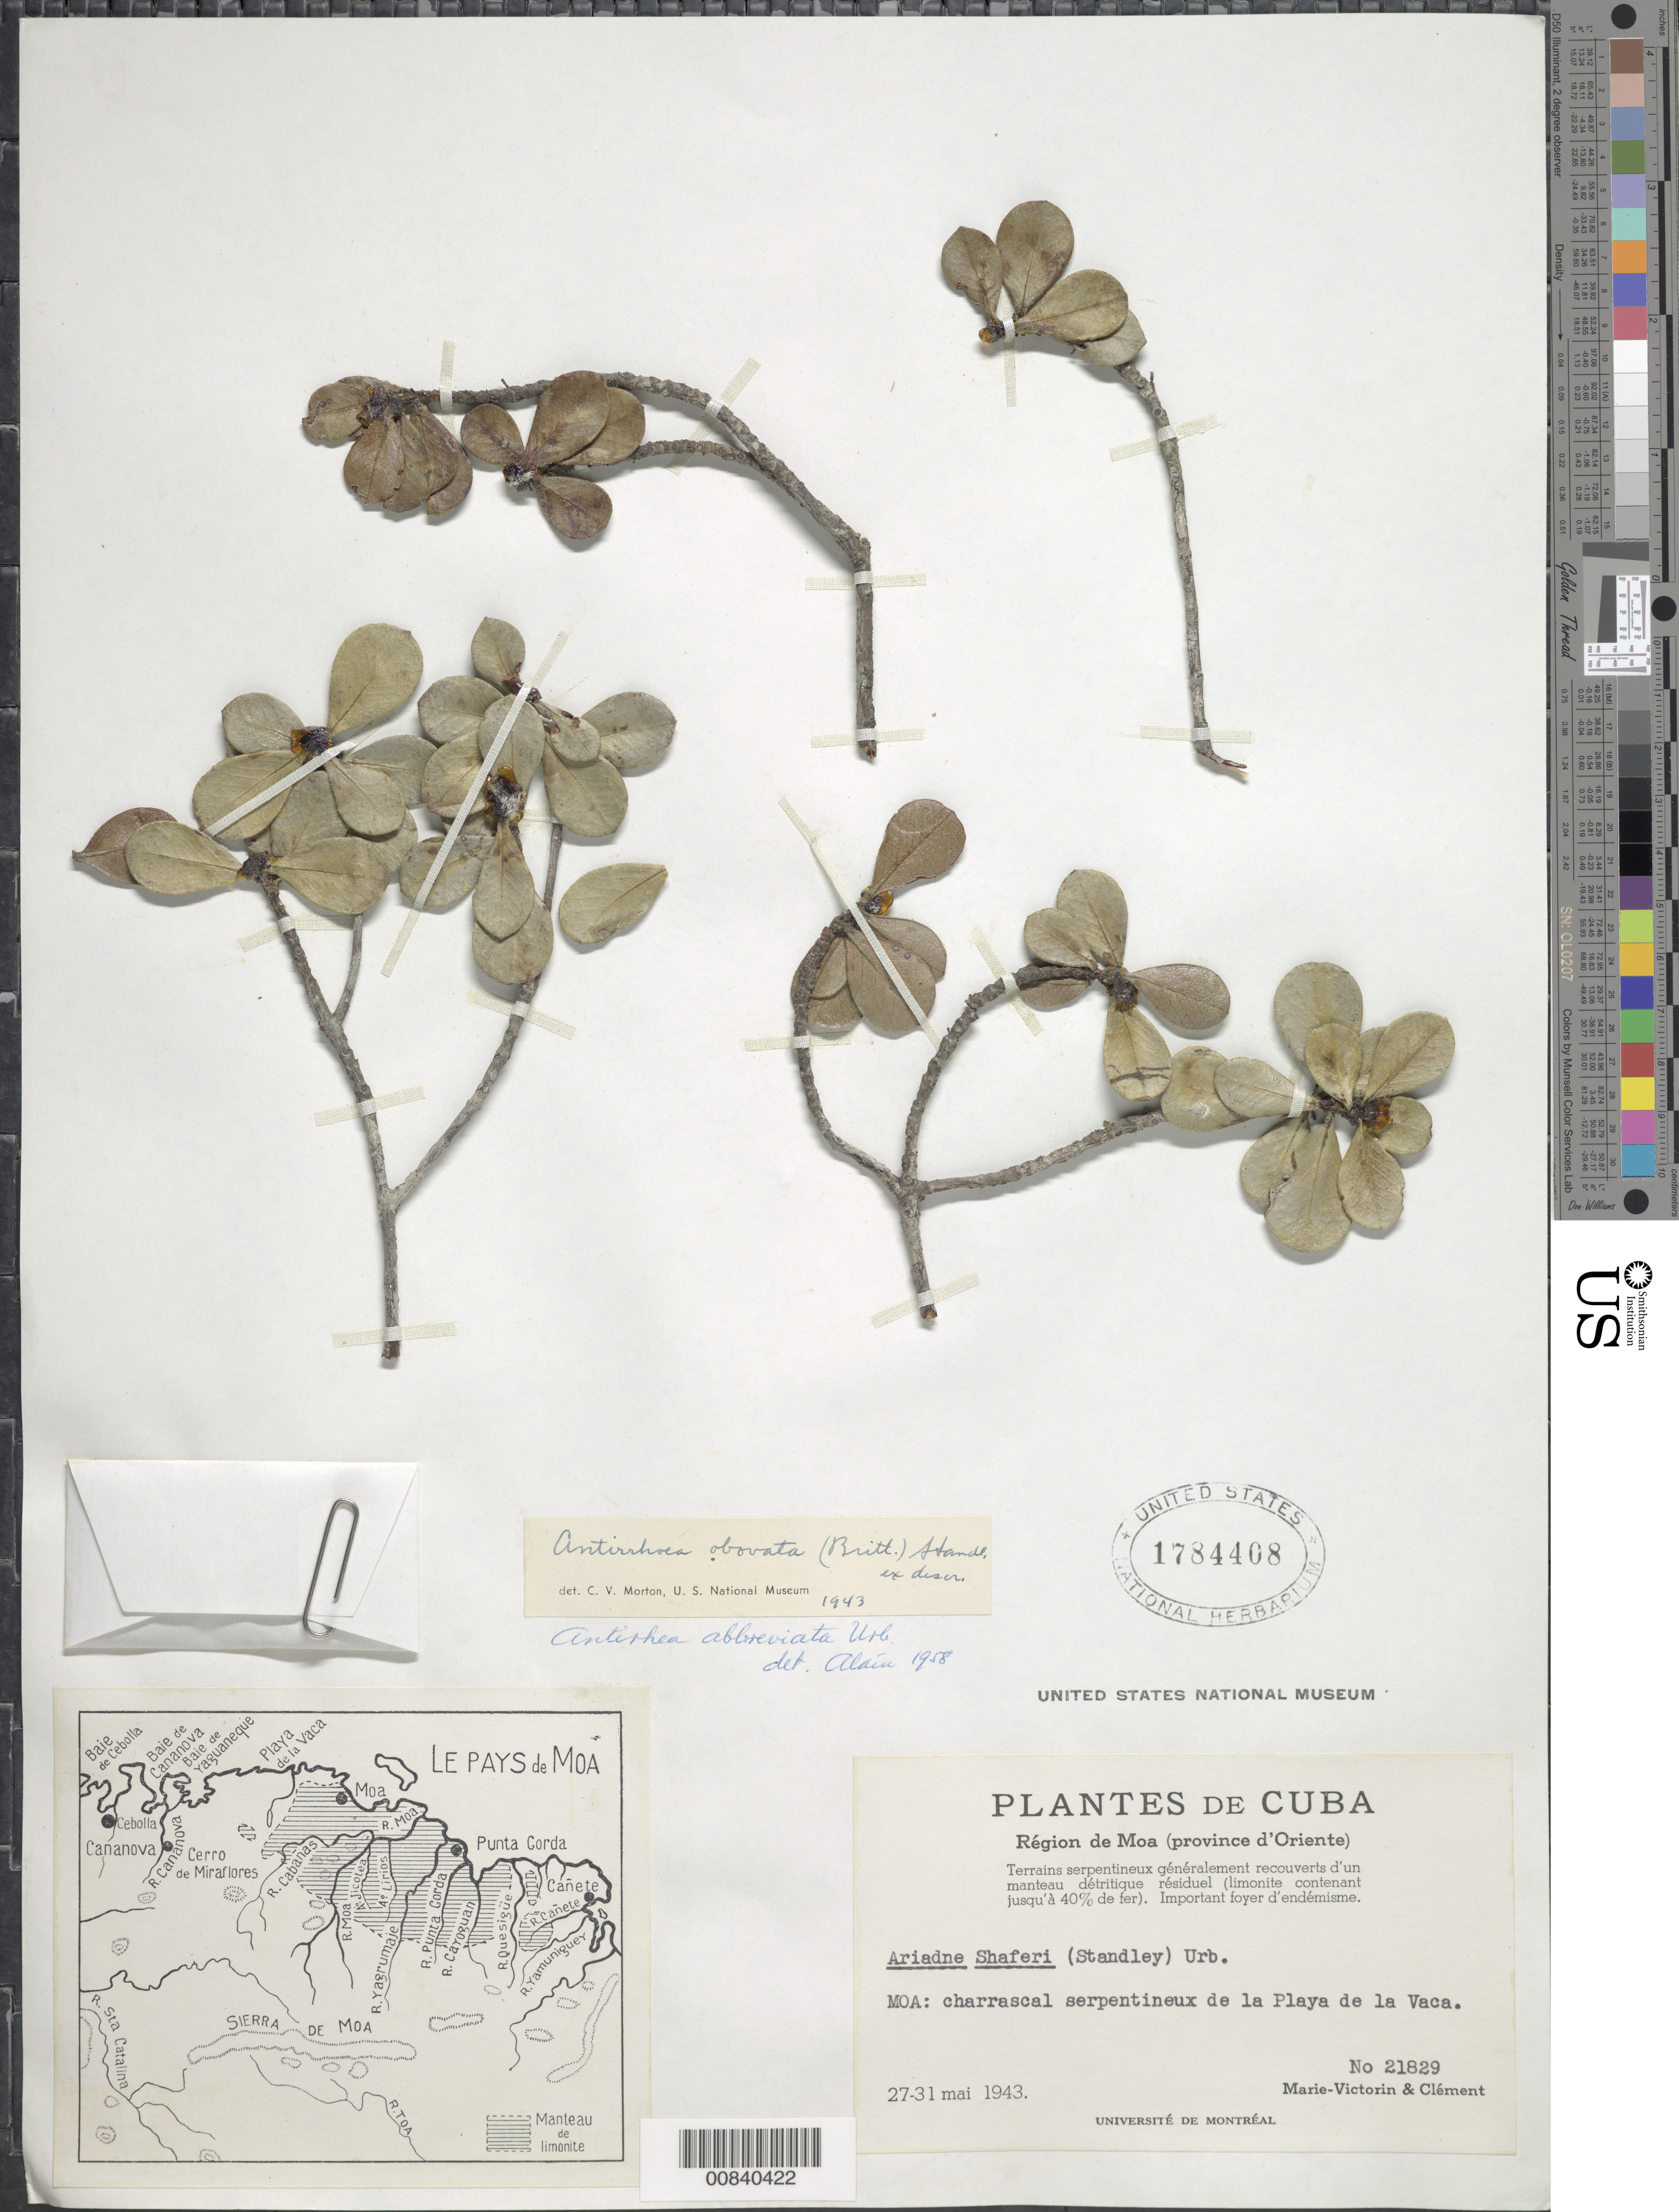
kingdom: Plantae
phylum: Tracheophyta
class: Magnoliopsida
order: Gentianales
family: Rubiaceae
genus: Stenostomum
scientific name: Stenostomum abbreviatum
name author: (Urb.) Borhidi & Fernández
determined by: Liogier, Alain H.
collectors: Fr. Marie-Victorin & B. Clement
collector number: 21829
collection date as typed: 27 May 1943 to 31 May 1943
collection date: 1943-05-27/1943-05-31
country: Cuba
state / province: Oriente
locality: La Playa de la Vaca. Région de Moa.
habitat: Charrascal serpentineux de la playa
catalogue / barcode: US 1784408